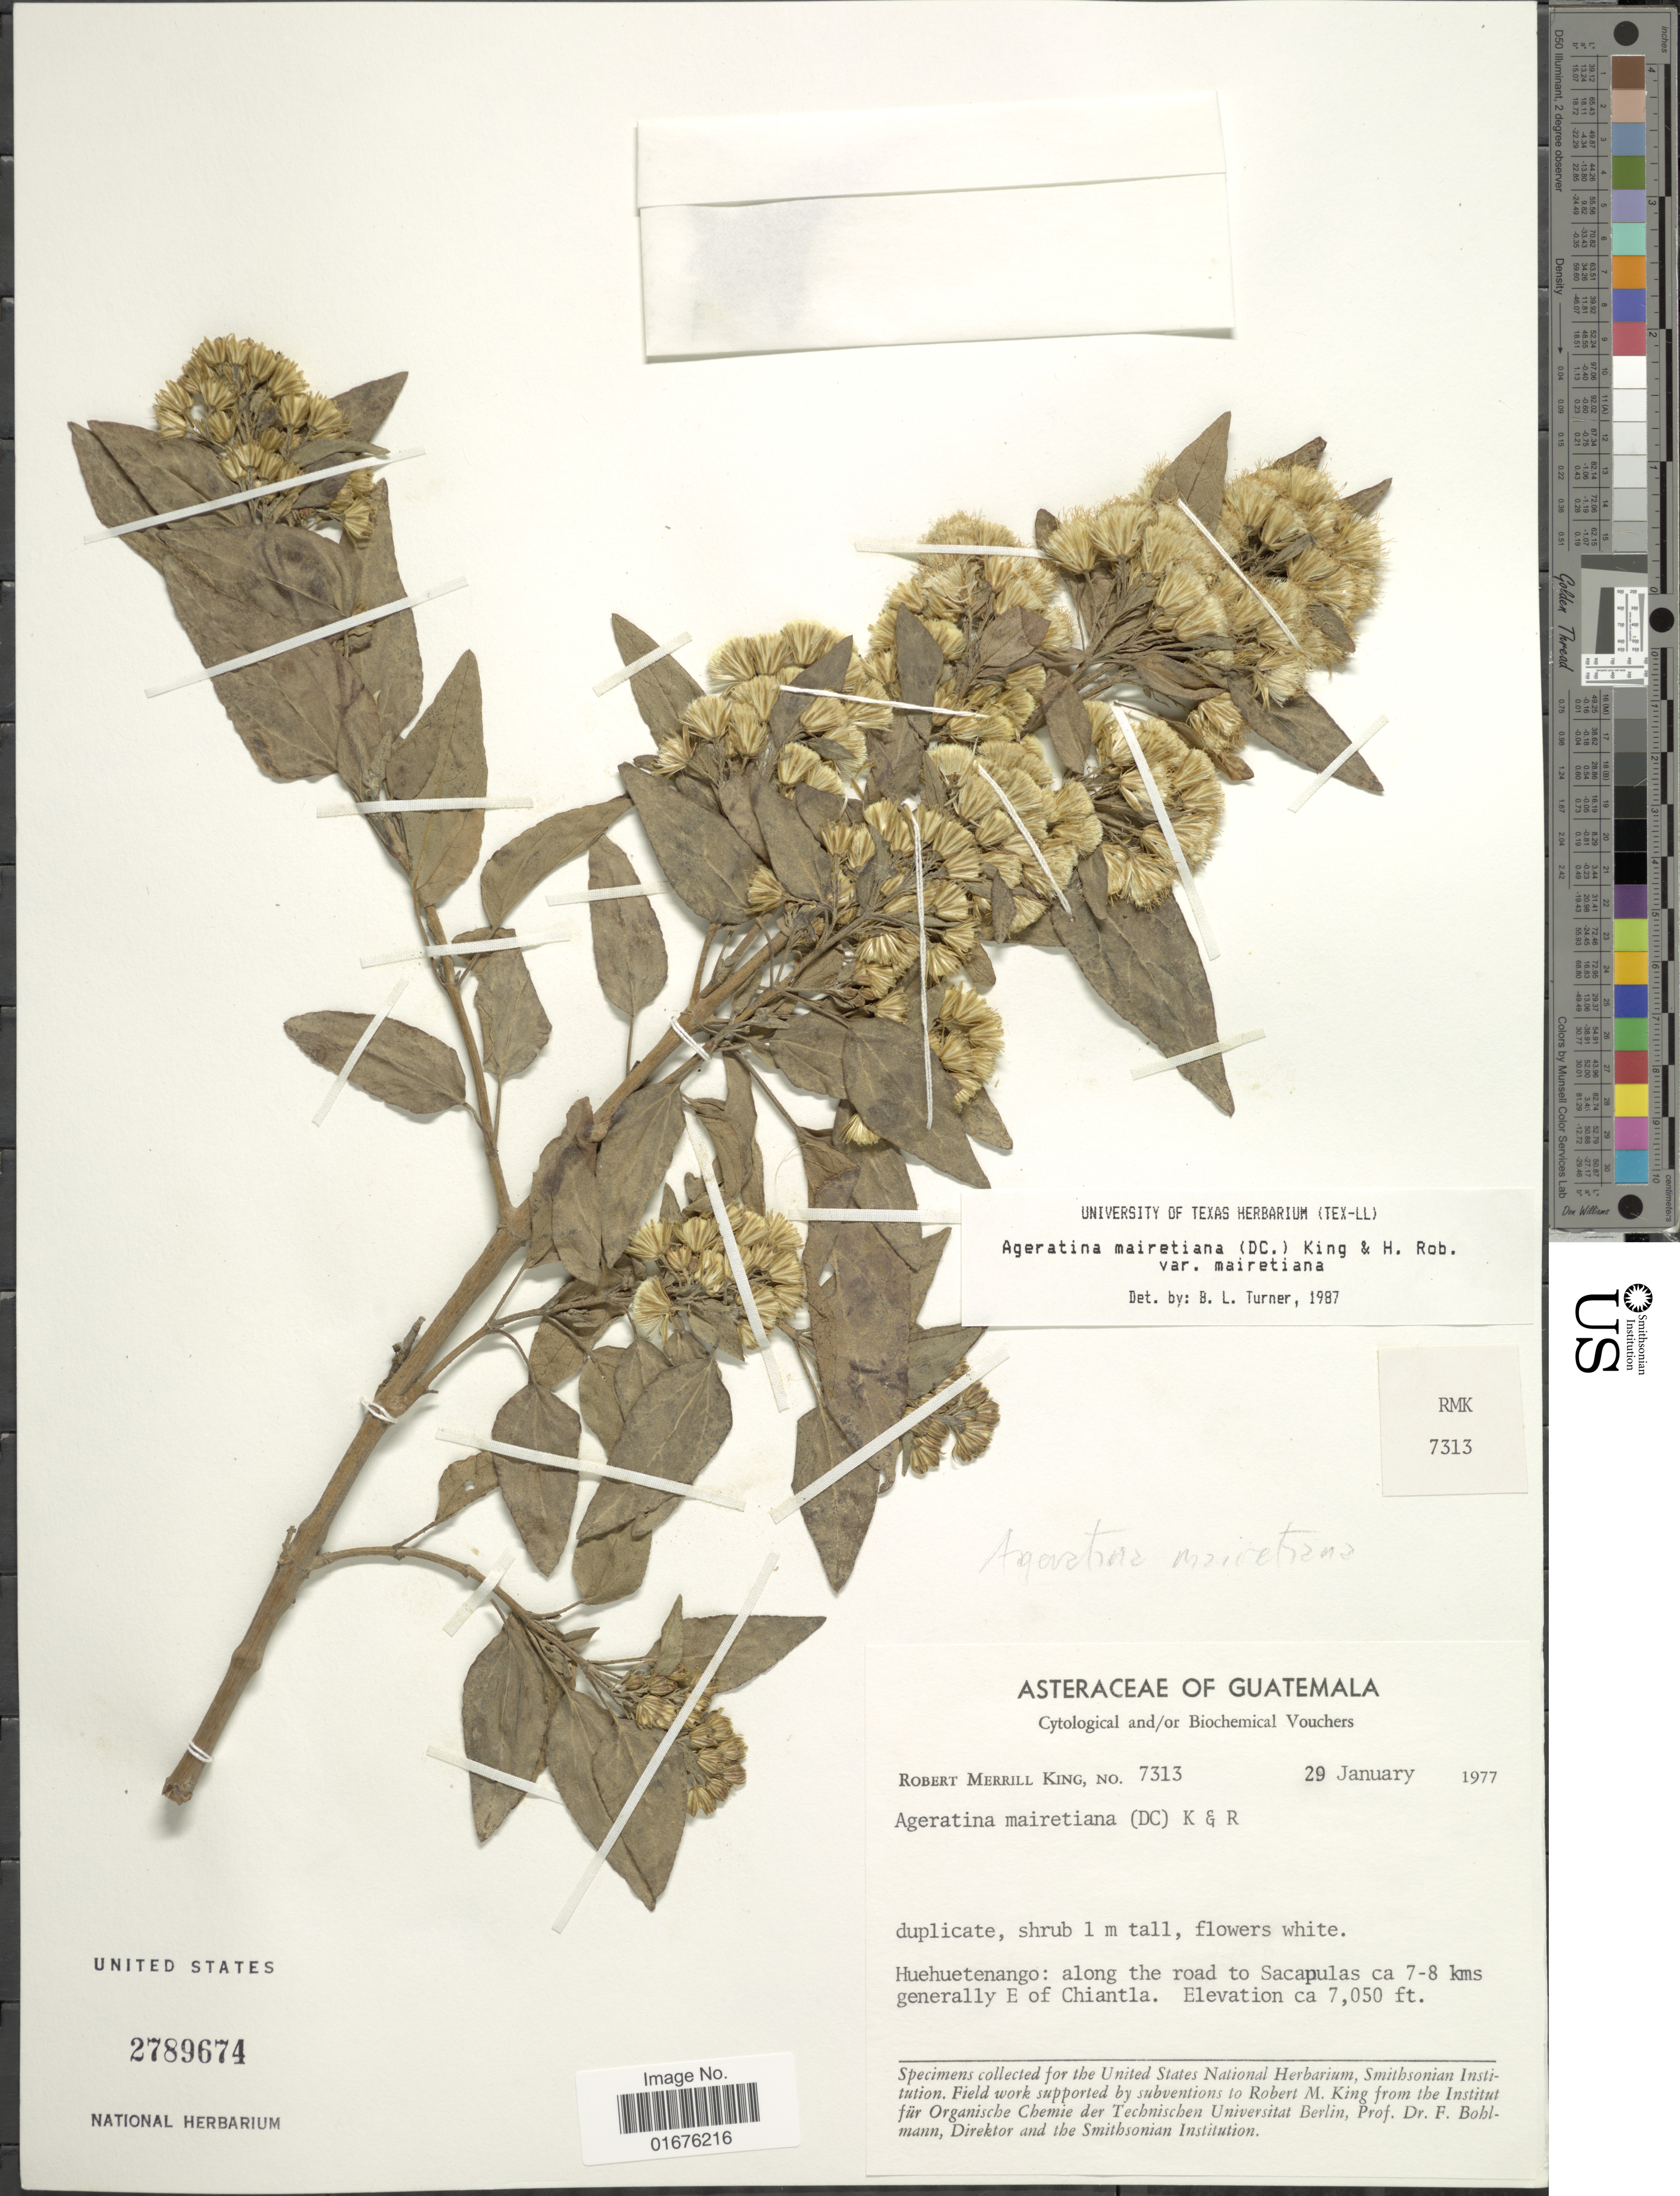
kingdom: Plantae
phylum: Tracheophyta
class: Magnoliopsida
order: Asterales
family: Asteraceae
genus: Ageratina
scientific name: Ageratina mairetiana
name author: (DC.) R.M. King & H. Rob.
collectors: R. M. King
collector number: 7313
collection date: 1977-01-29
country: Guatemala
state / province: Huehuetenango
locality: Along the road to Sacapulas ca 7-8 kms generally E of Chiantla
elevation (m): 2149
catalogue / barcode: US 2789674